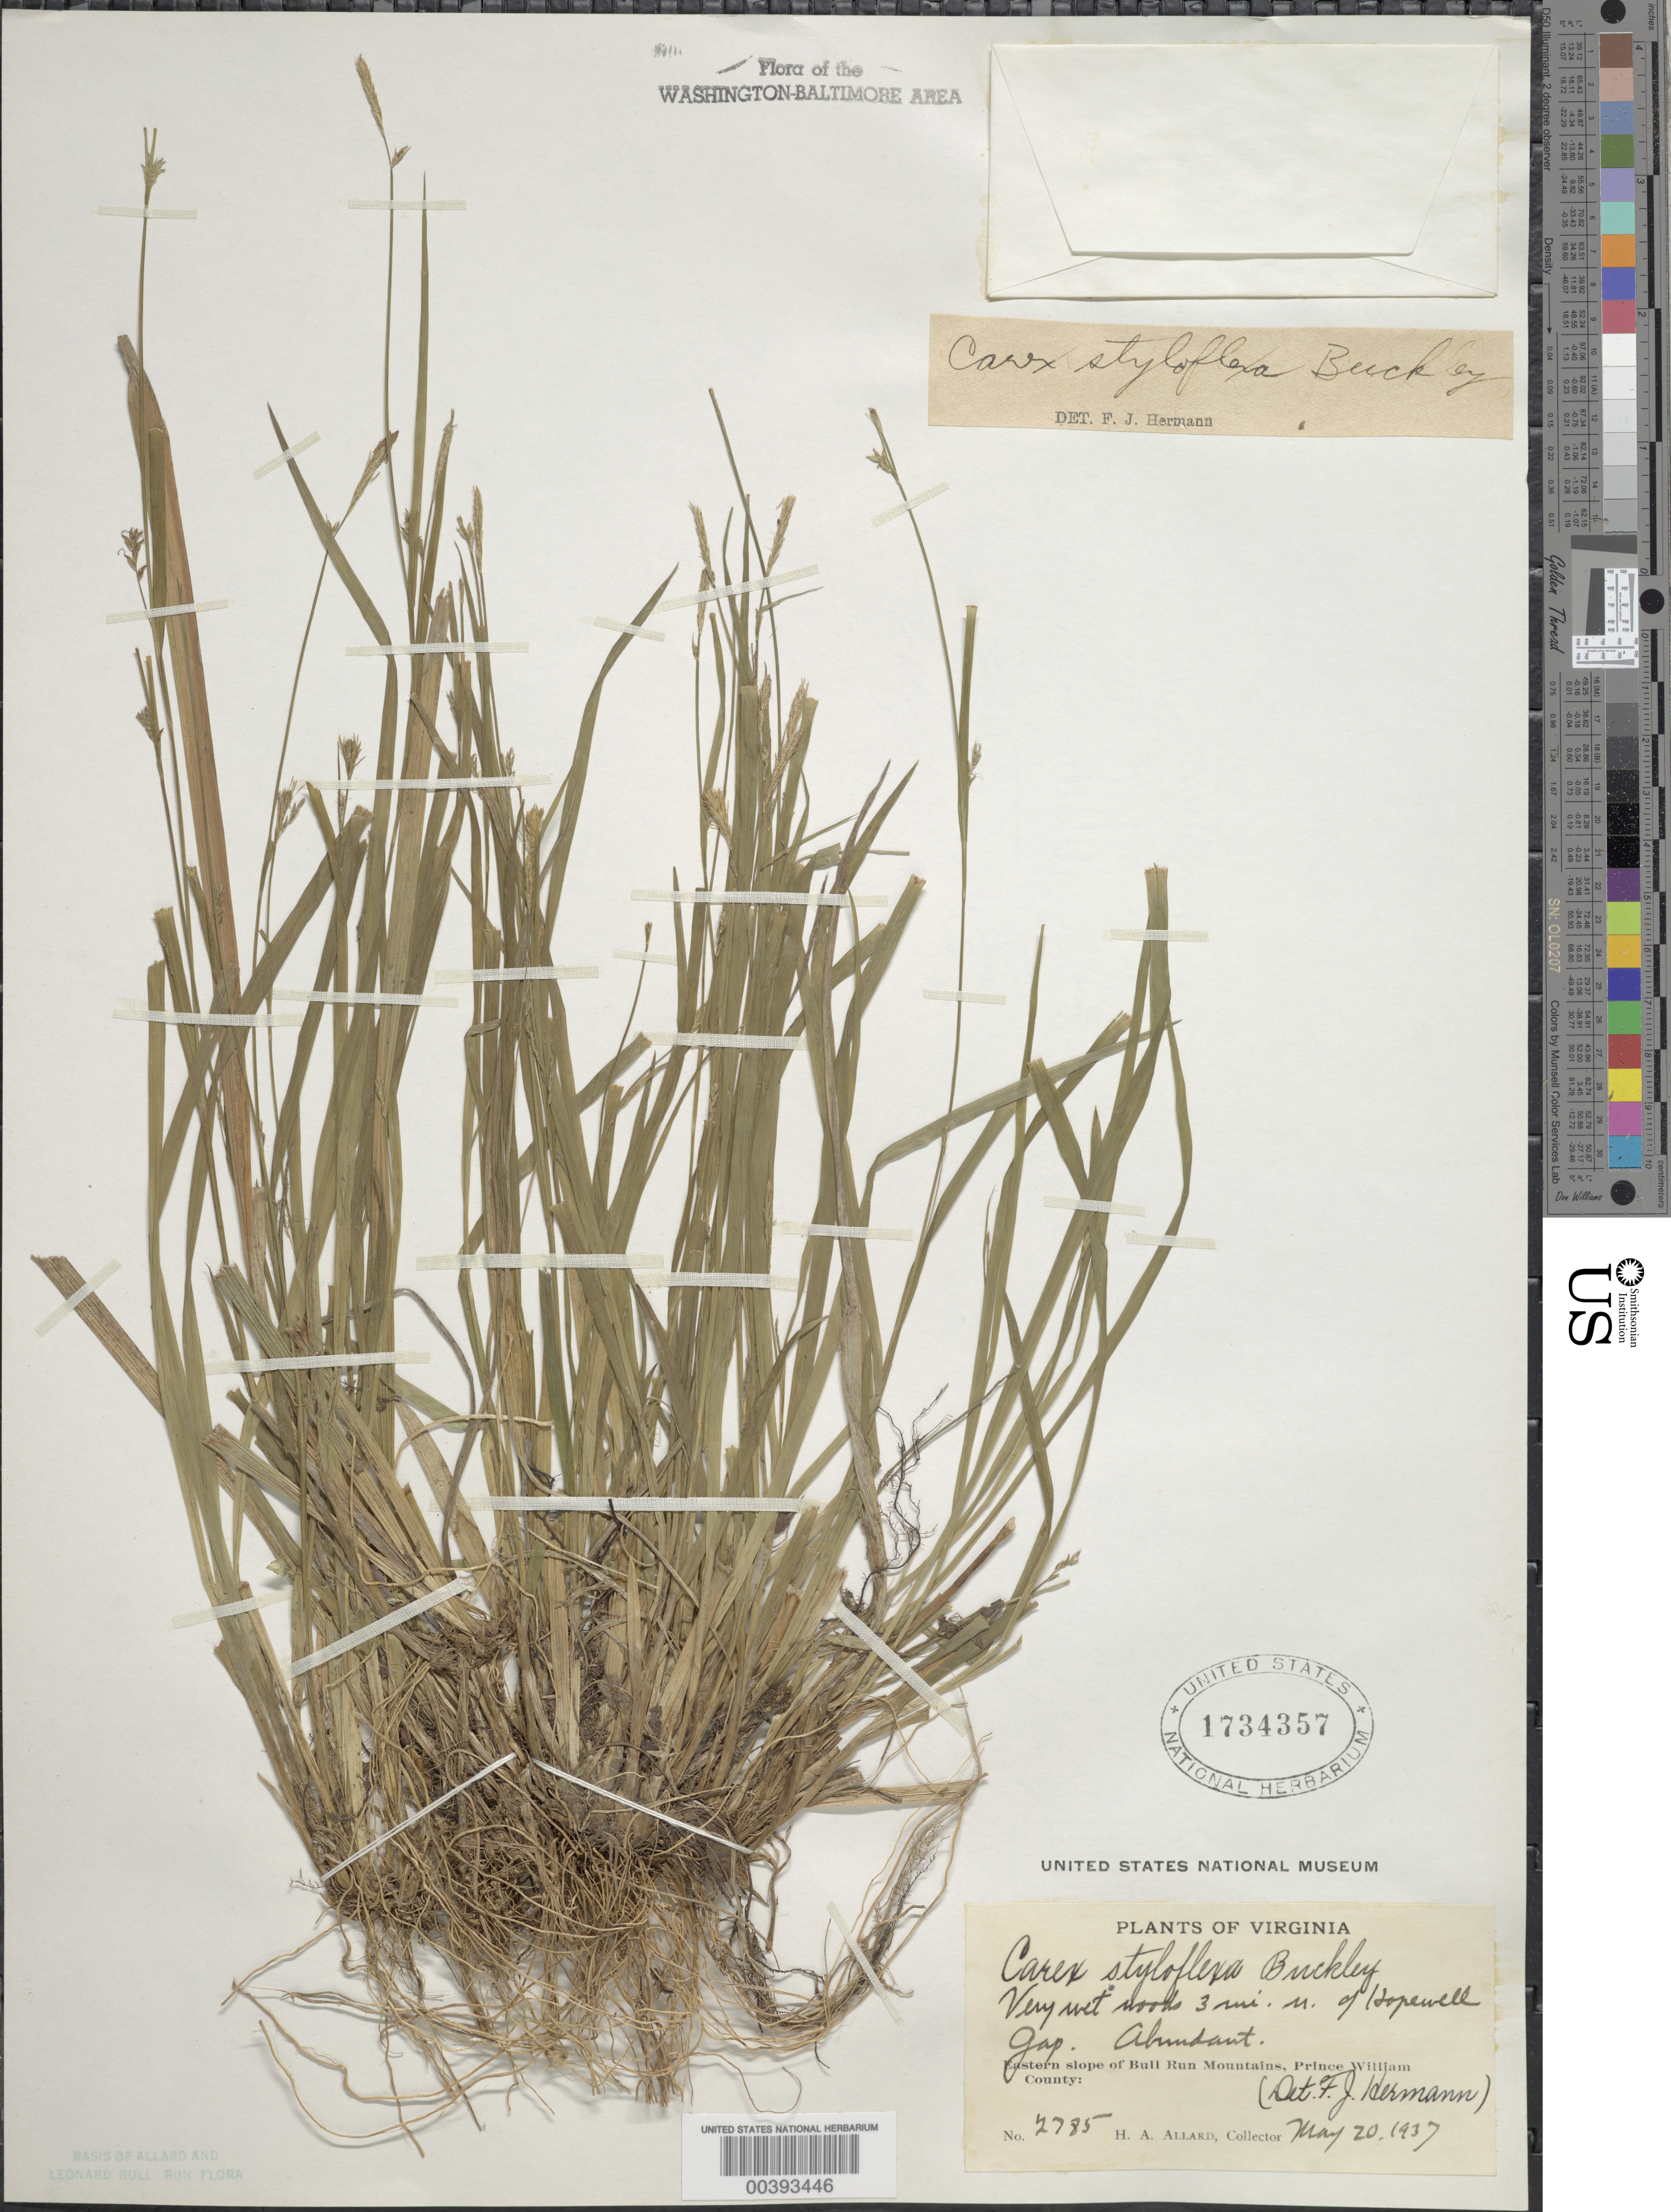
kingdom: Plantae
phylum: Tracheophyta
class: Liliopsida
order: Poales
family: Cyperaceae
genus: Carex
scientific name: Carex styloflexa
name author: Buckley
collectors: H. A. Allard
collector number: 2785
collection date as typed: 20 May 1937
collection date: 1937-05-20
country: United States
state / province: Virginia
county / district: Prince William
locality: North of Hopewell Gap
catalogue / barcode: US 1734357